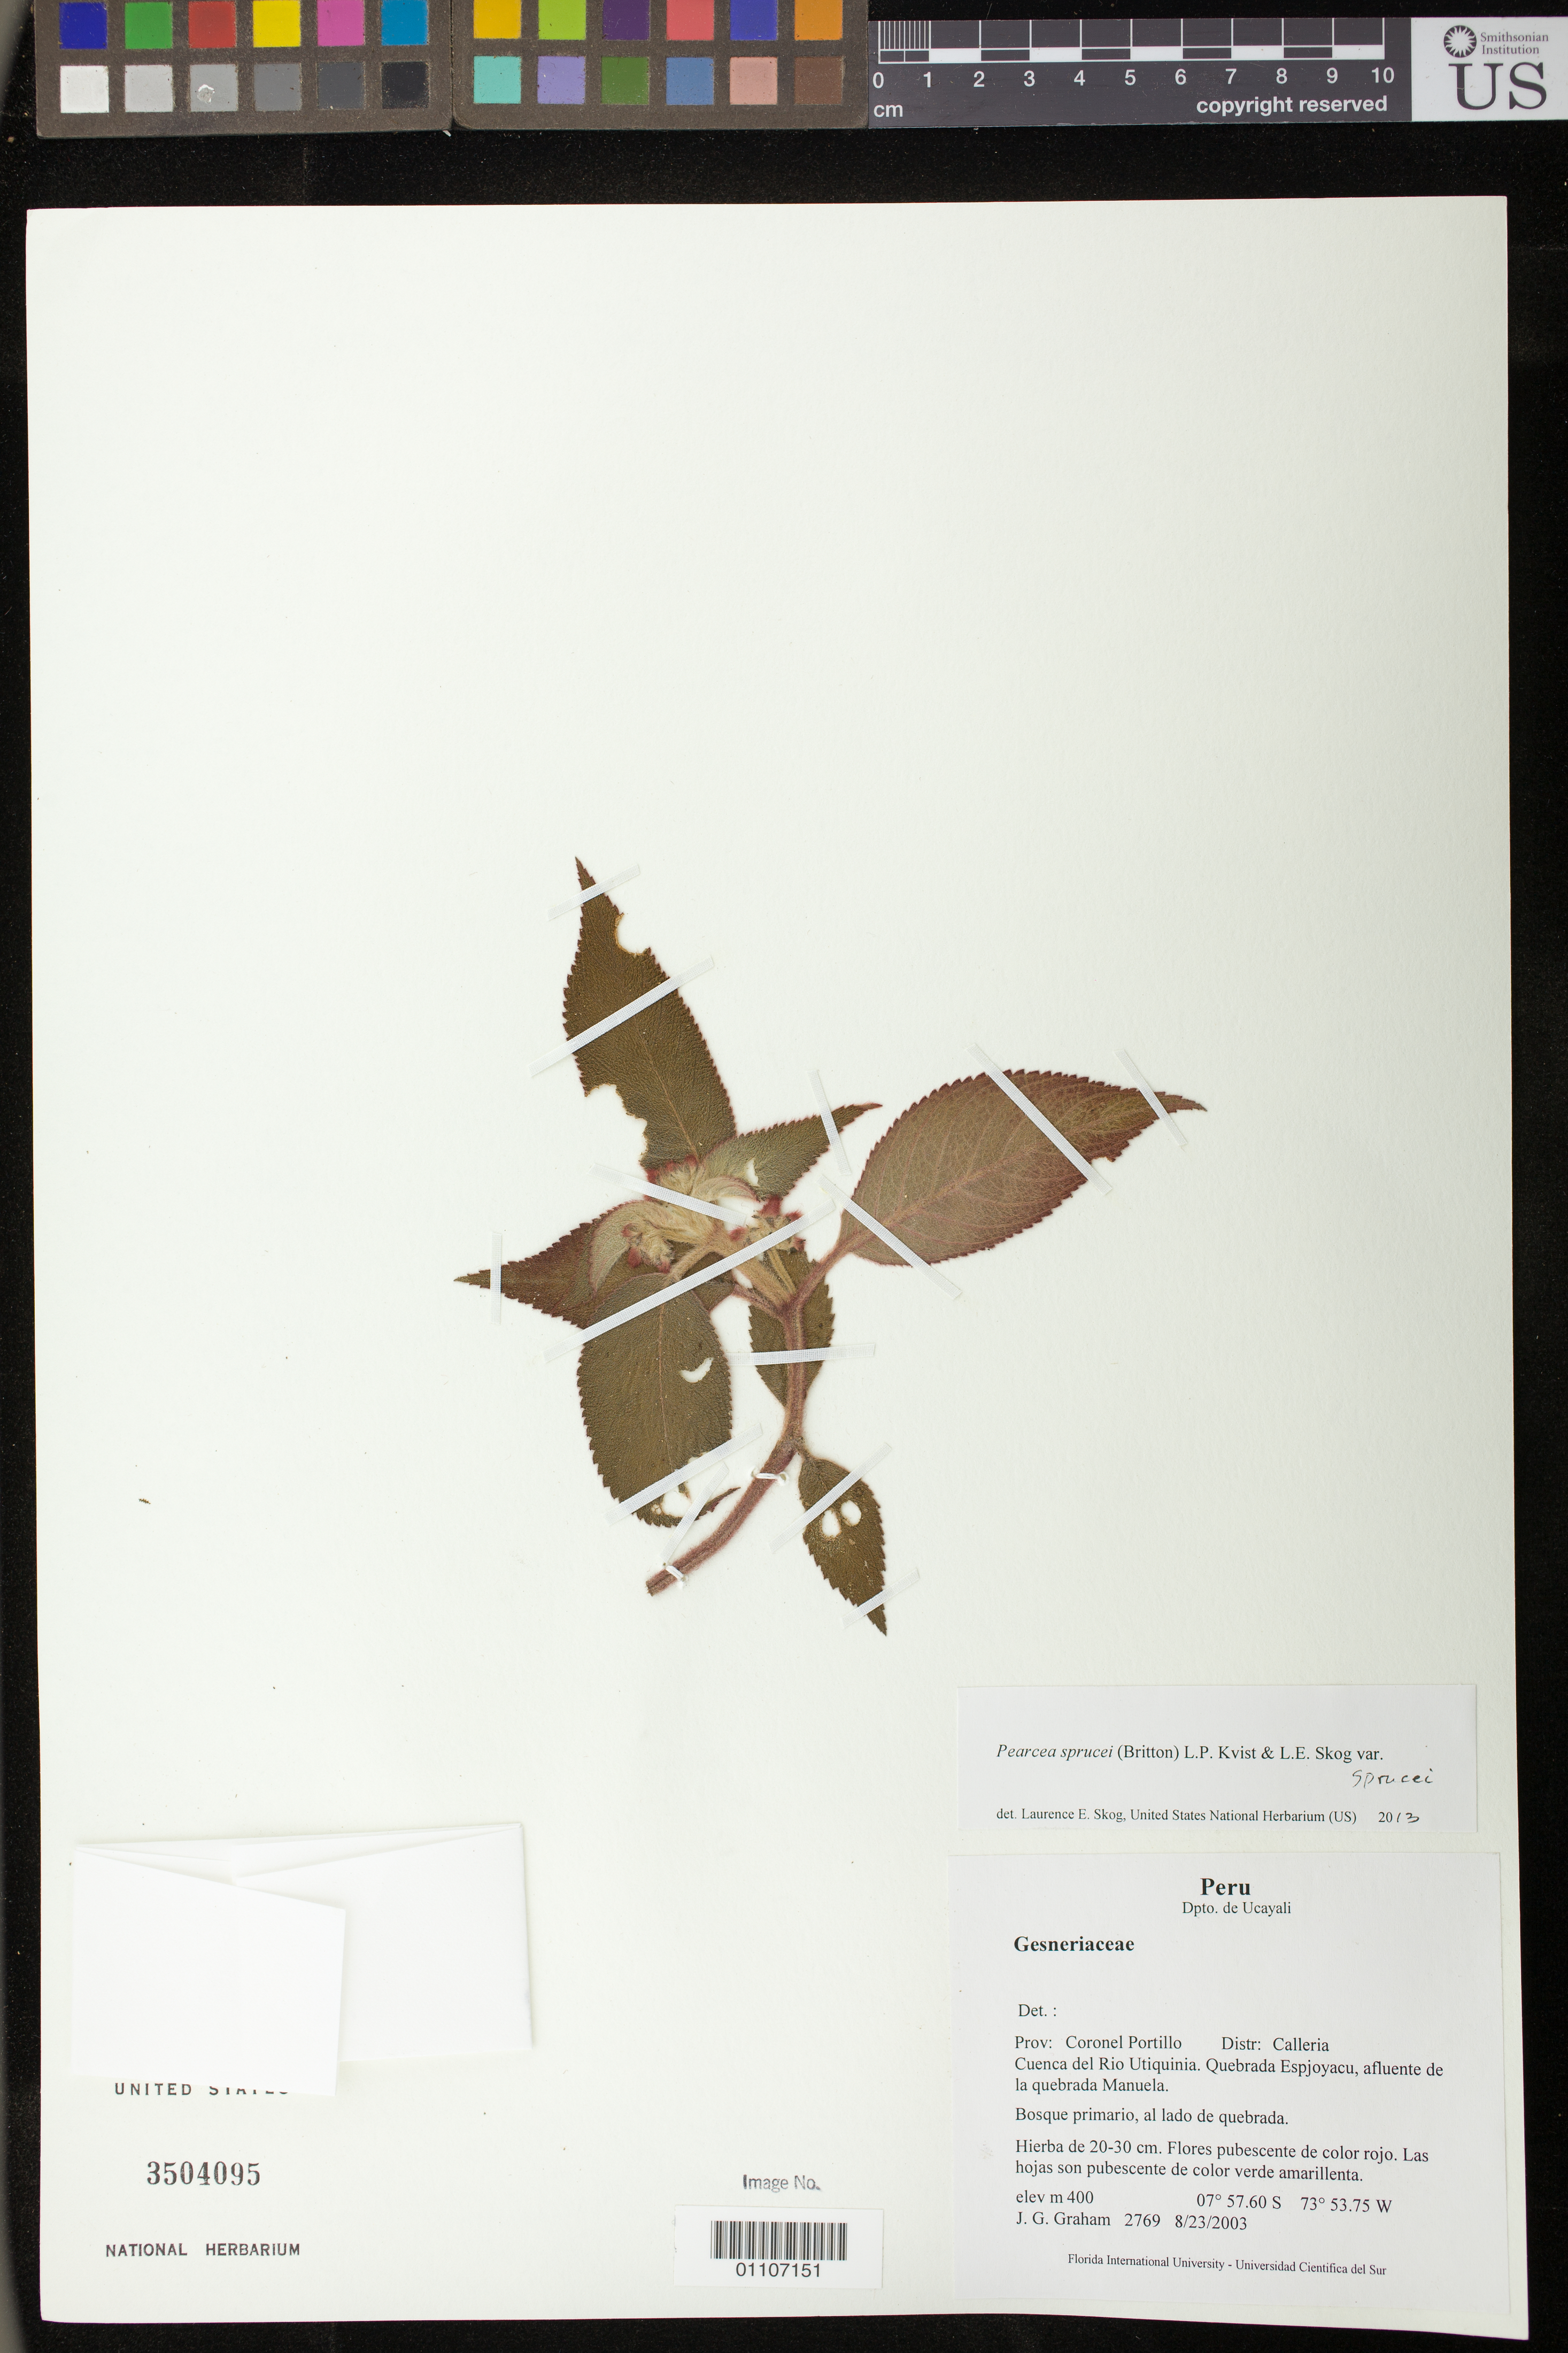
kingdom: Plantae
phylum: Tracheophyta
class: Magnoliopsida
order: Lamiales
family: Gesneriaceae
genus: Pearcea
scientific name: Pearcea sp.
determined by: Skog, Laurence E.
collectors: J. G. Graham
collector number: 2769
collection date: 2003-08-23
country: Peru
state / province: Ucayali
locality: Prov. Coronel Portillo, Distr. Calleria. Cuenca del Rio Utiquinia. Quebrada Espjoyacu, afluente de la quebrada Manuela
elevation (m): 300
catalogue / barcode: US 3504095